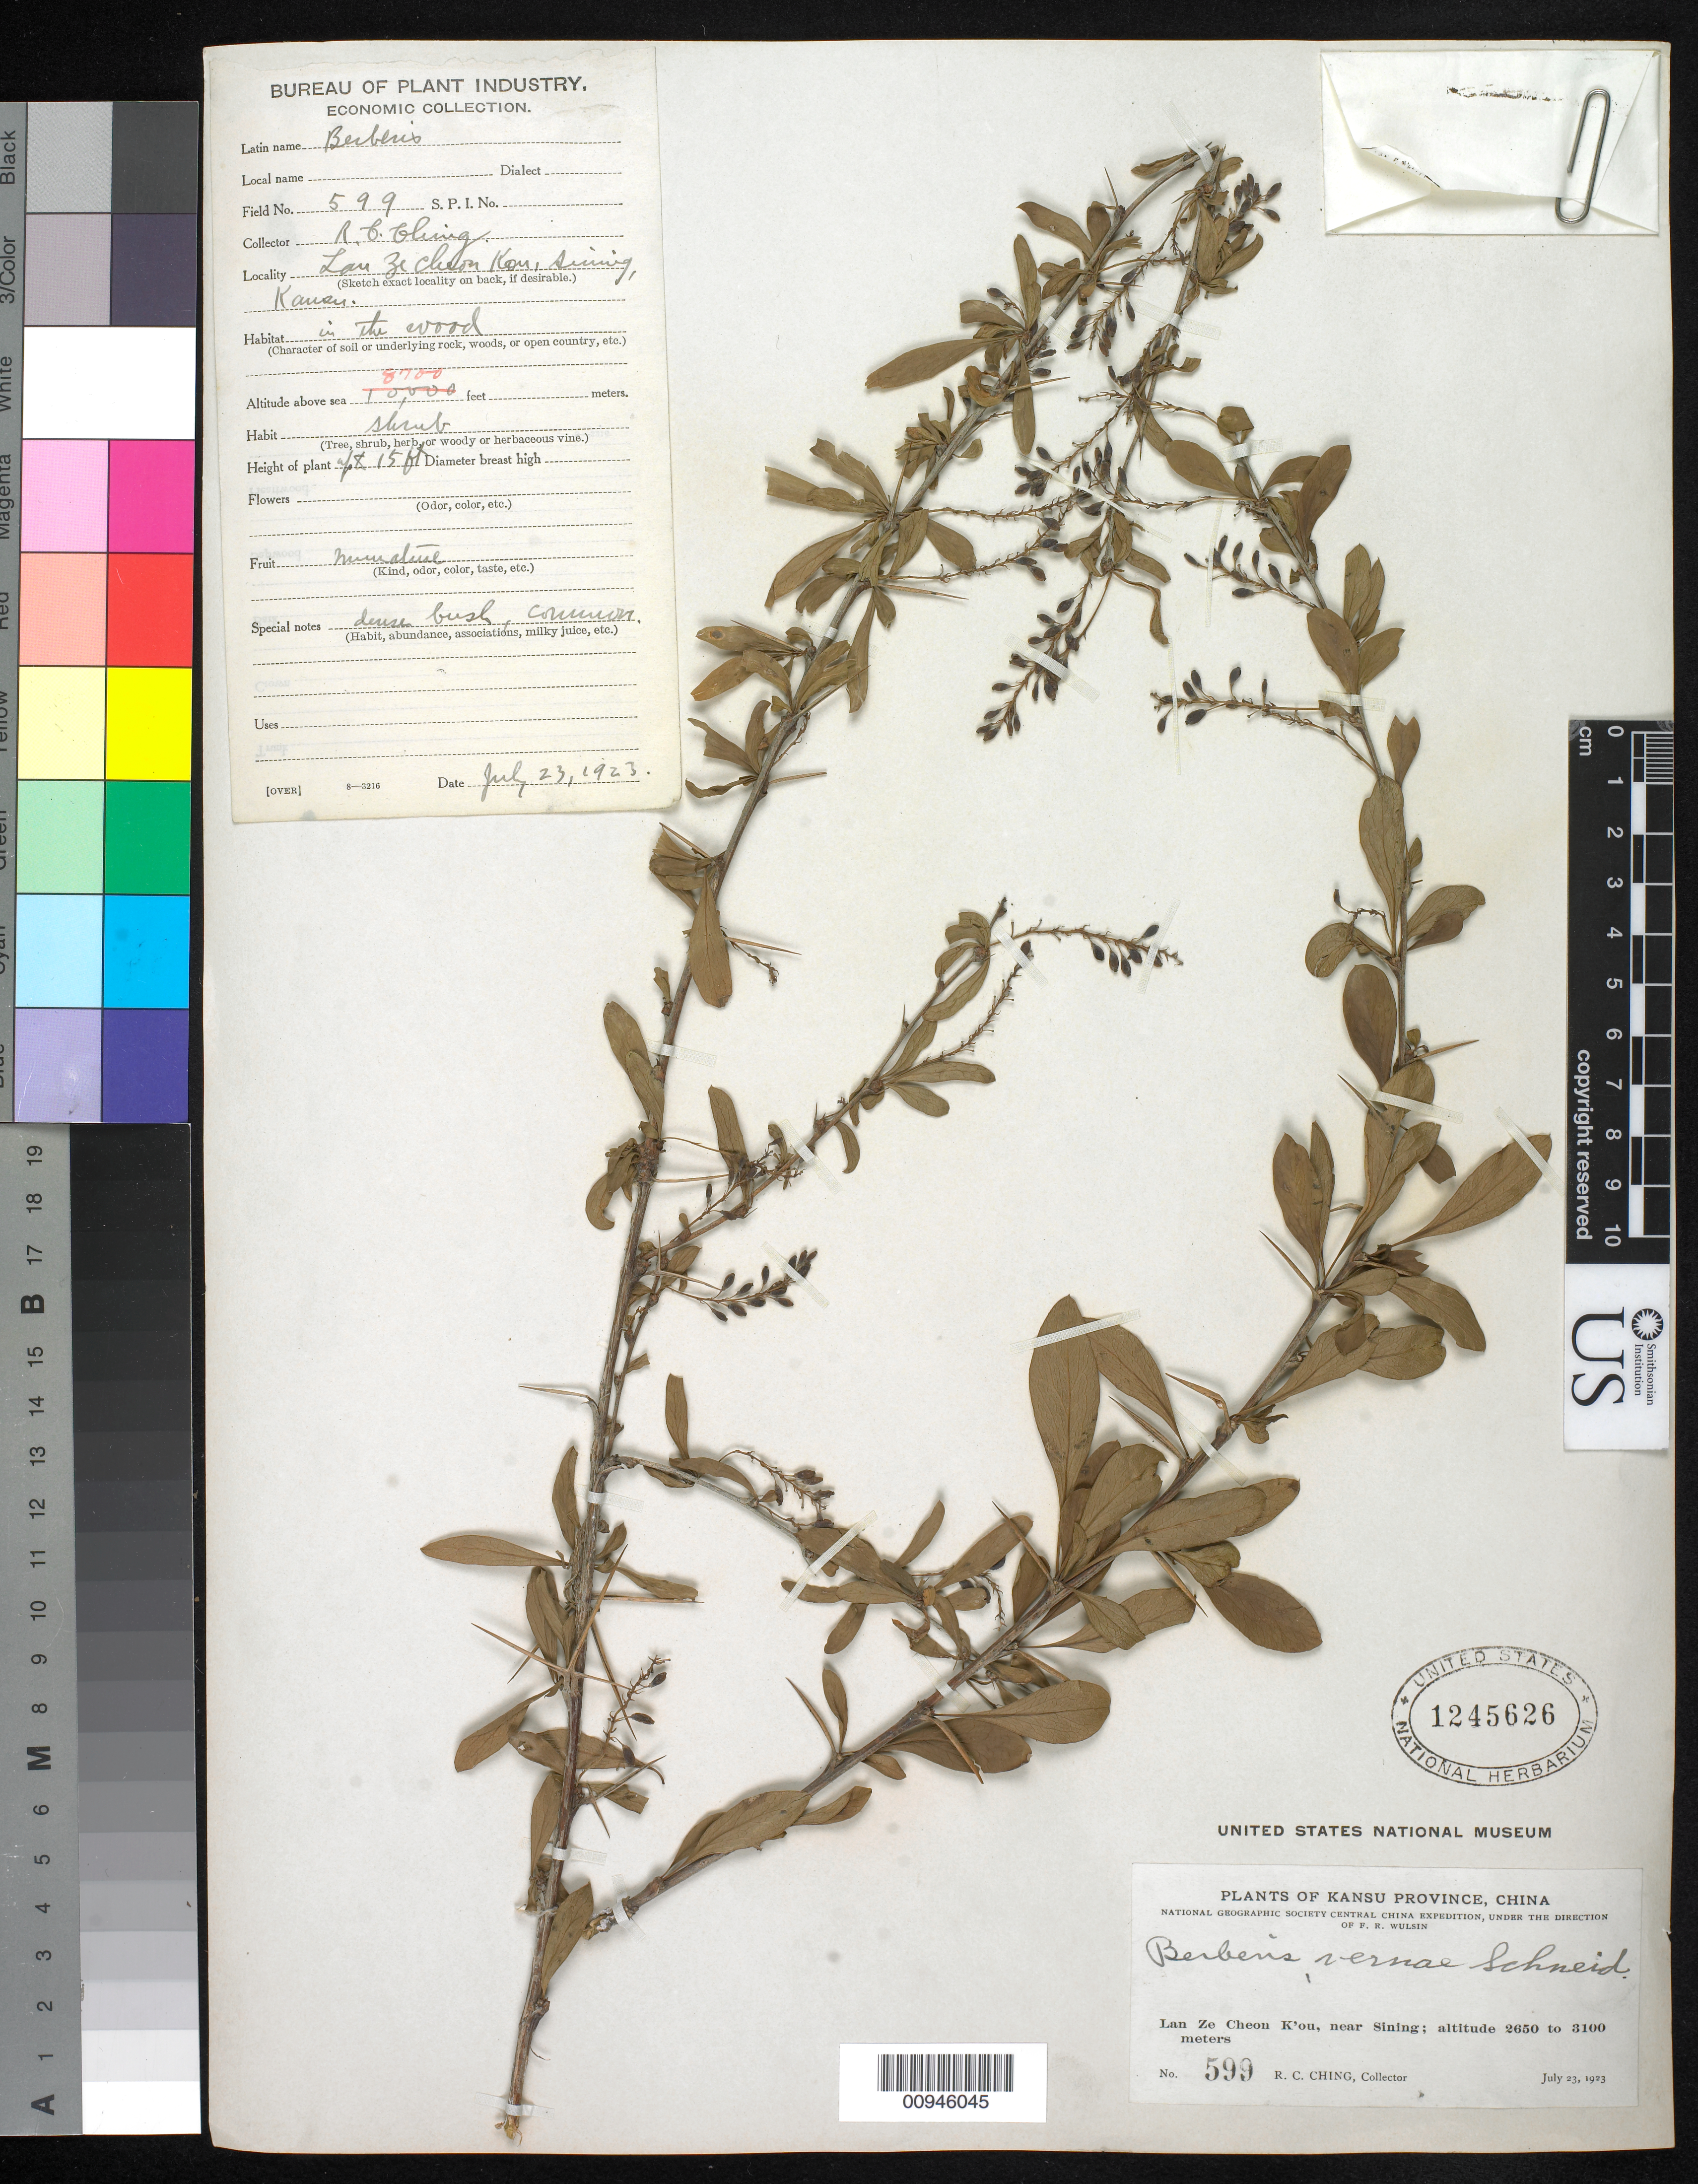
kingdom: Plantae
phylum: Tracheophyta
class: Magnoliopsida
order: Ranunculales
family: Berberidaceae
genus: Berberis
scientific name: Berberis vernae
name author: C.K. Schneid.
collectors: R. C. Ching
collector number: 599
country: China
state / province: Gansu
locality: Lan Ze Cheon K'oa, near Sining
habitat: locality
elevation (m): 2650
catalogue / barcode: US 1245626